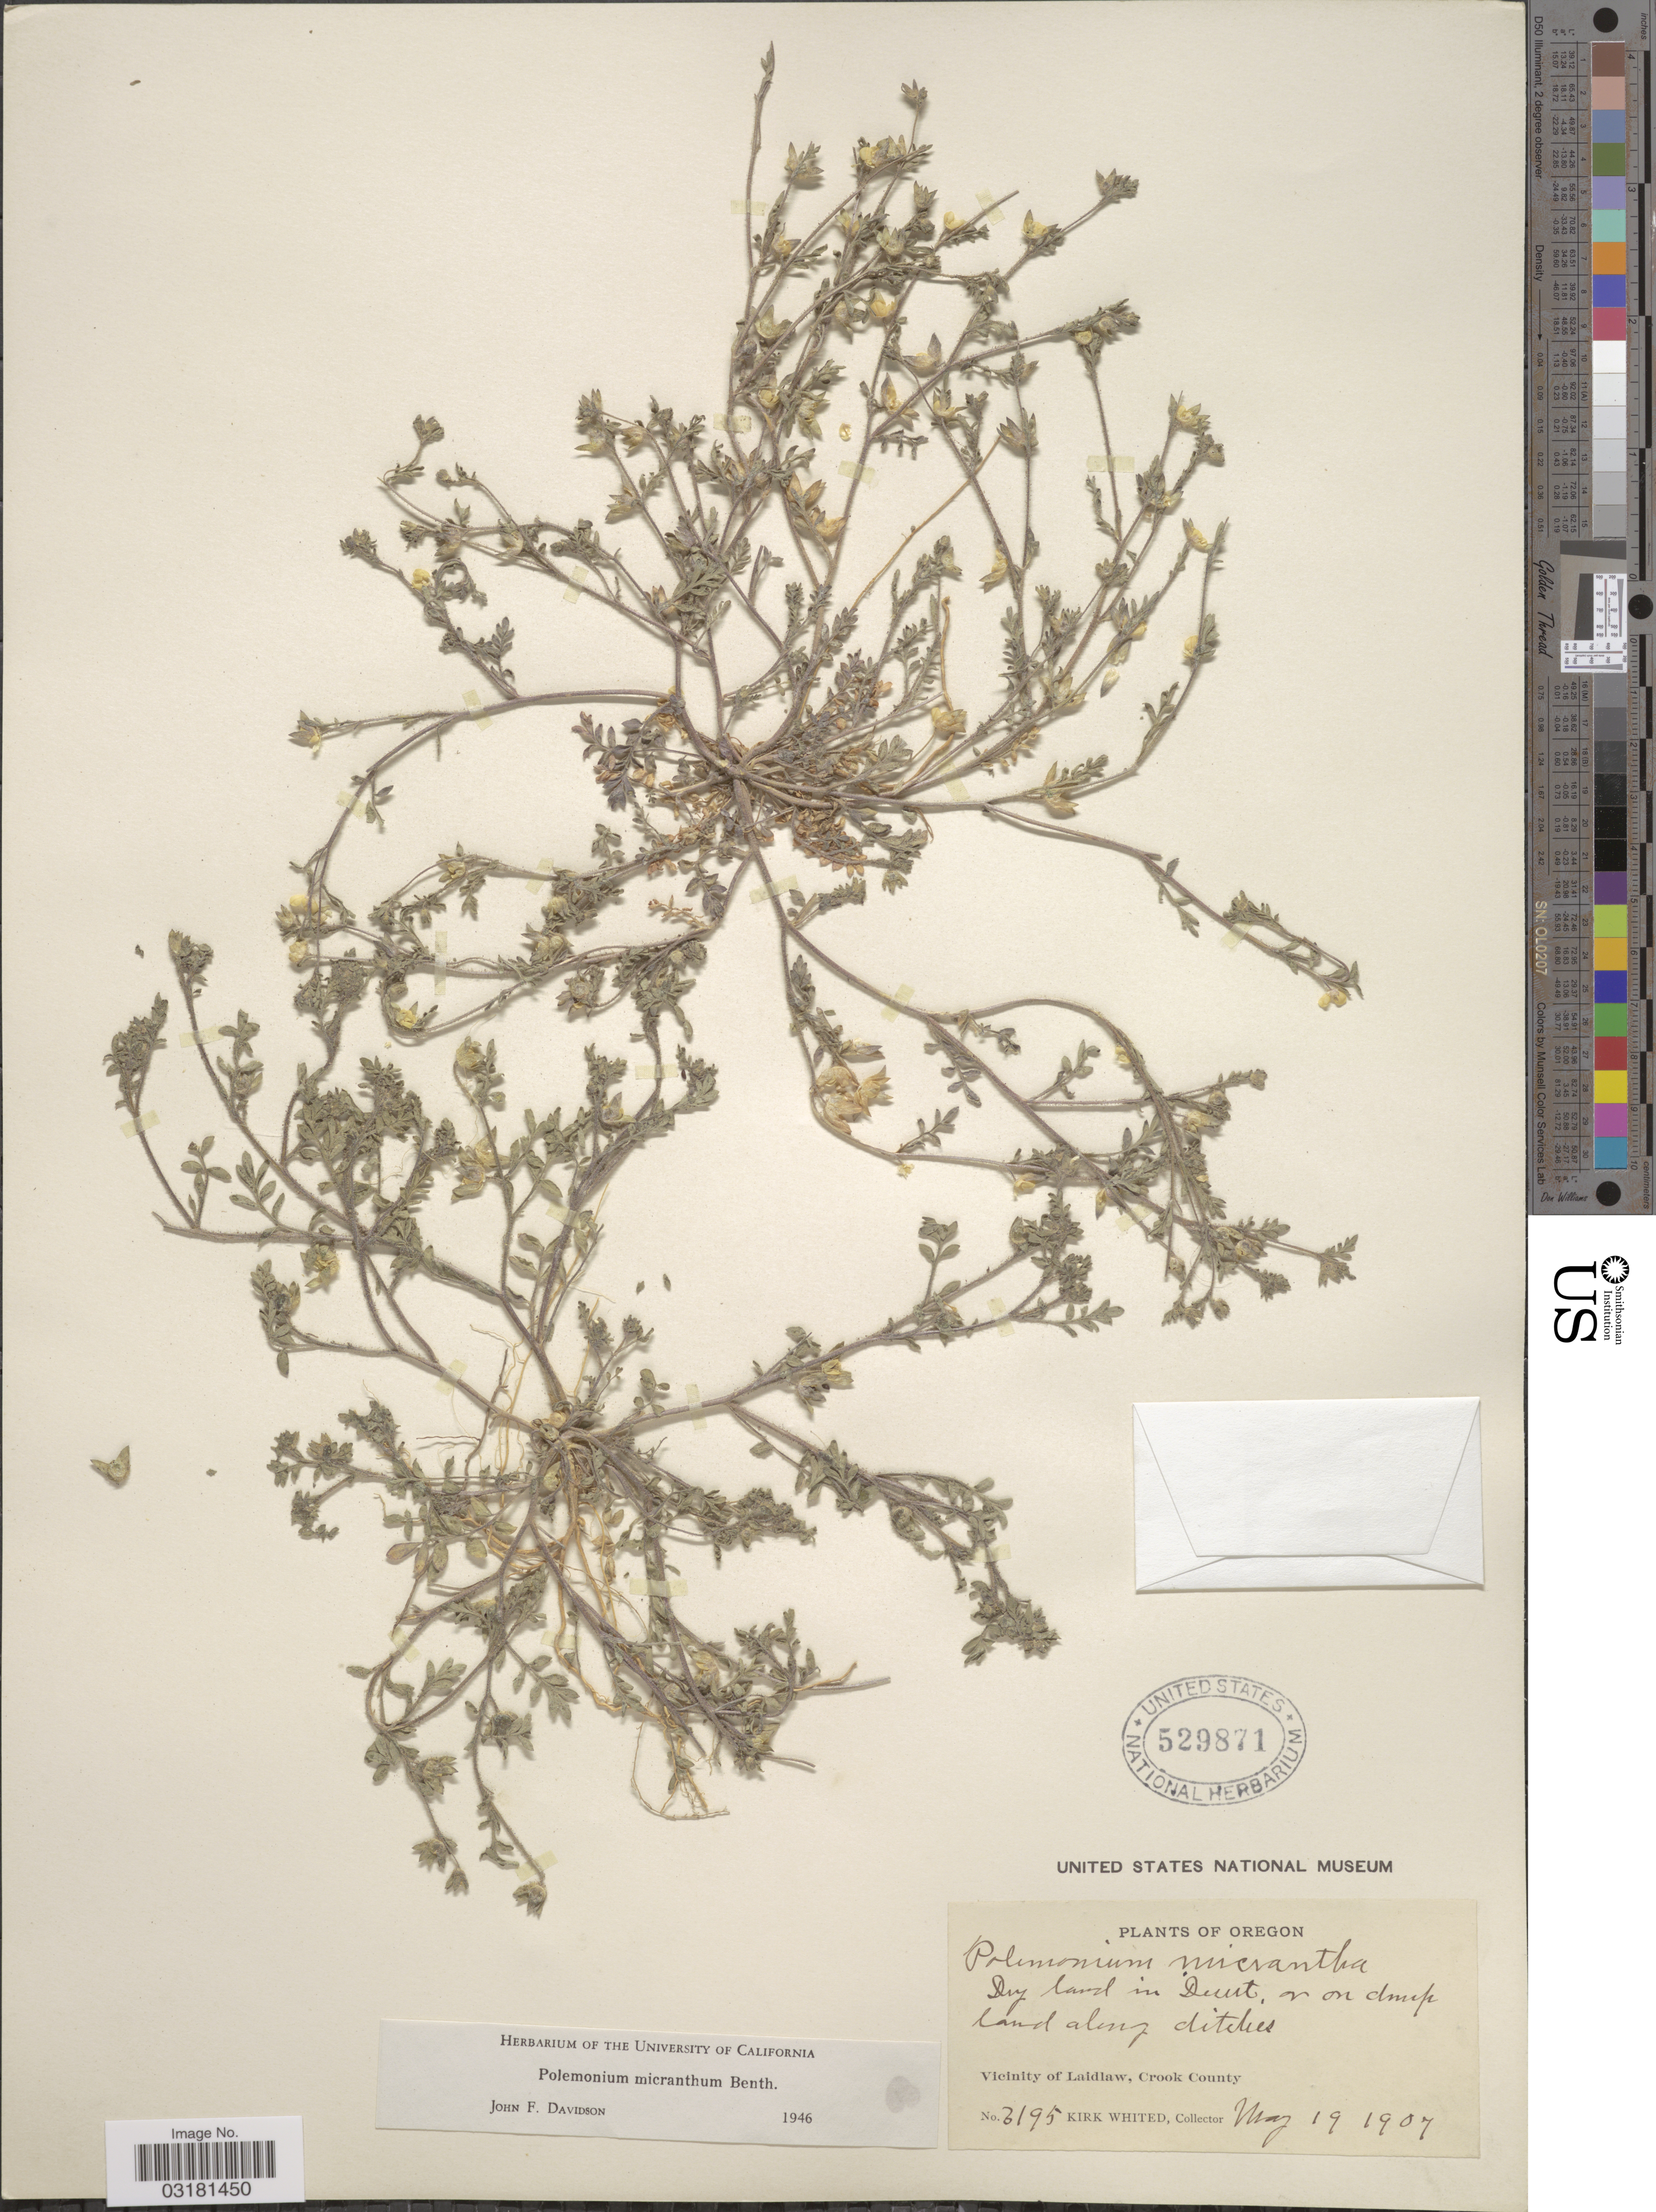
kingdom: Plantae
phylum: Tracheophyta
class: Magnoliopsida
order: Ericales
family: Polemoniaceae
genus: Polemonium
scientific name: Polemonium micranthum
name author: Benth.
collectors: K. Whited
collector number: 3195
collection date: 1907-05-19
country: United States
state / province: Oregon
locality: Vicinity of Laidlaw, Crook County.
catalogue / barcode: US 529871